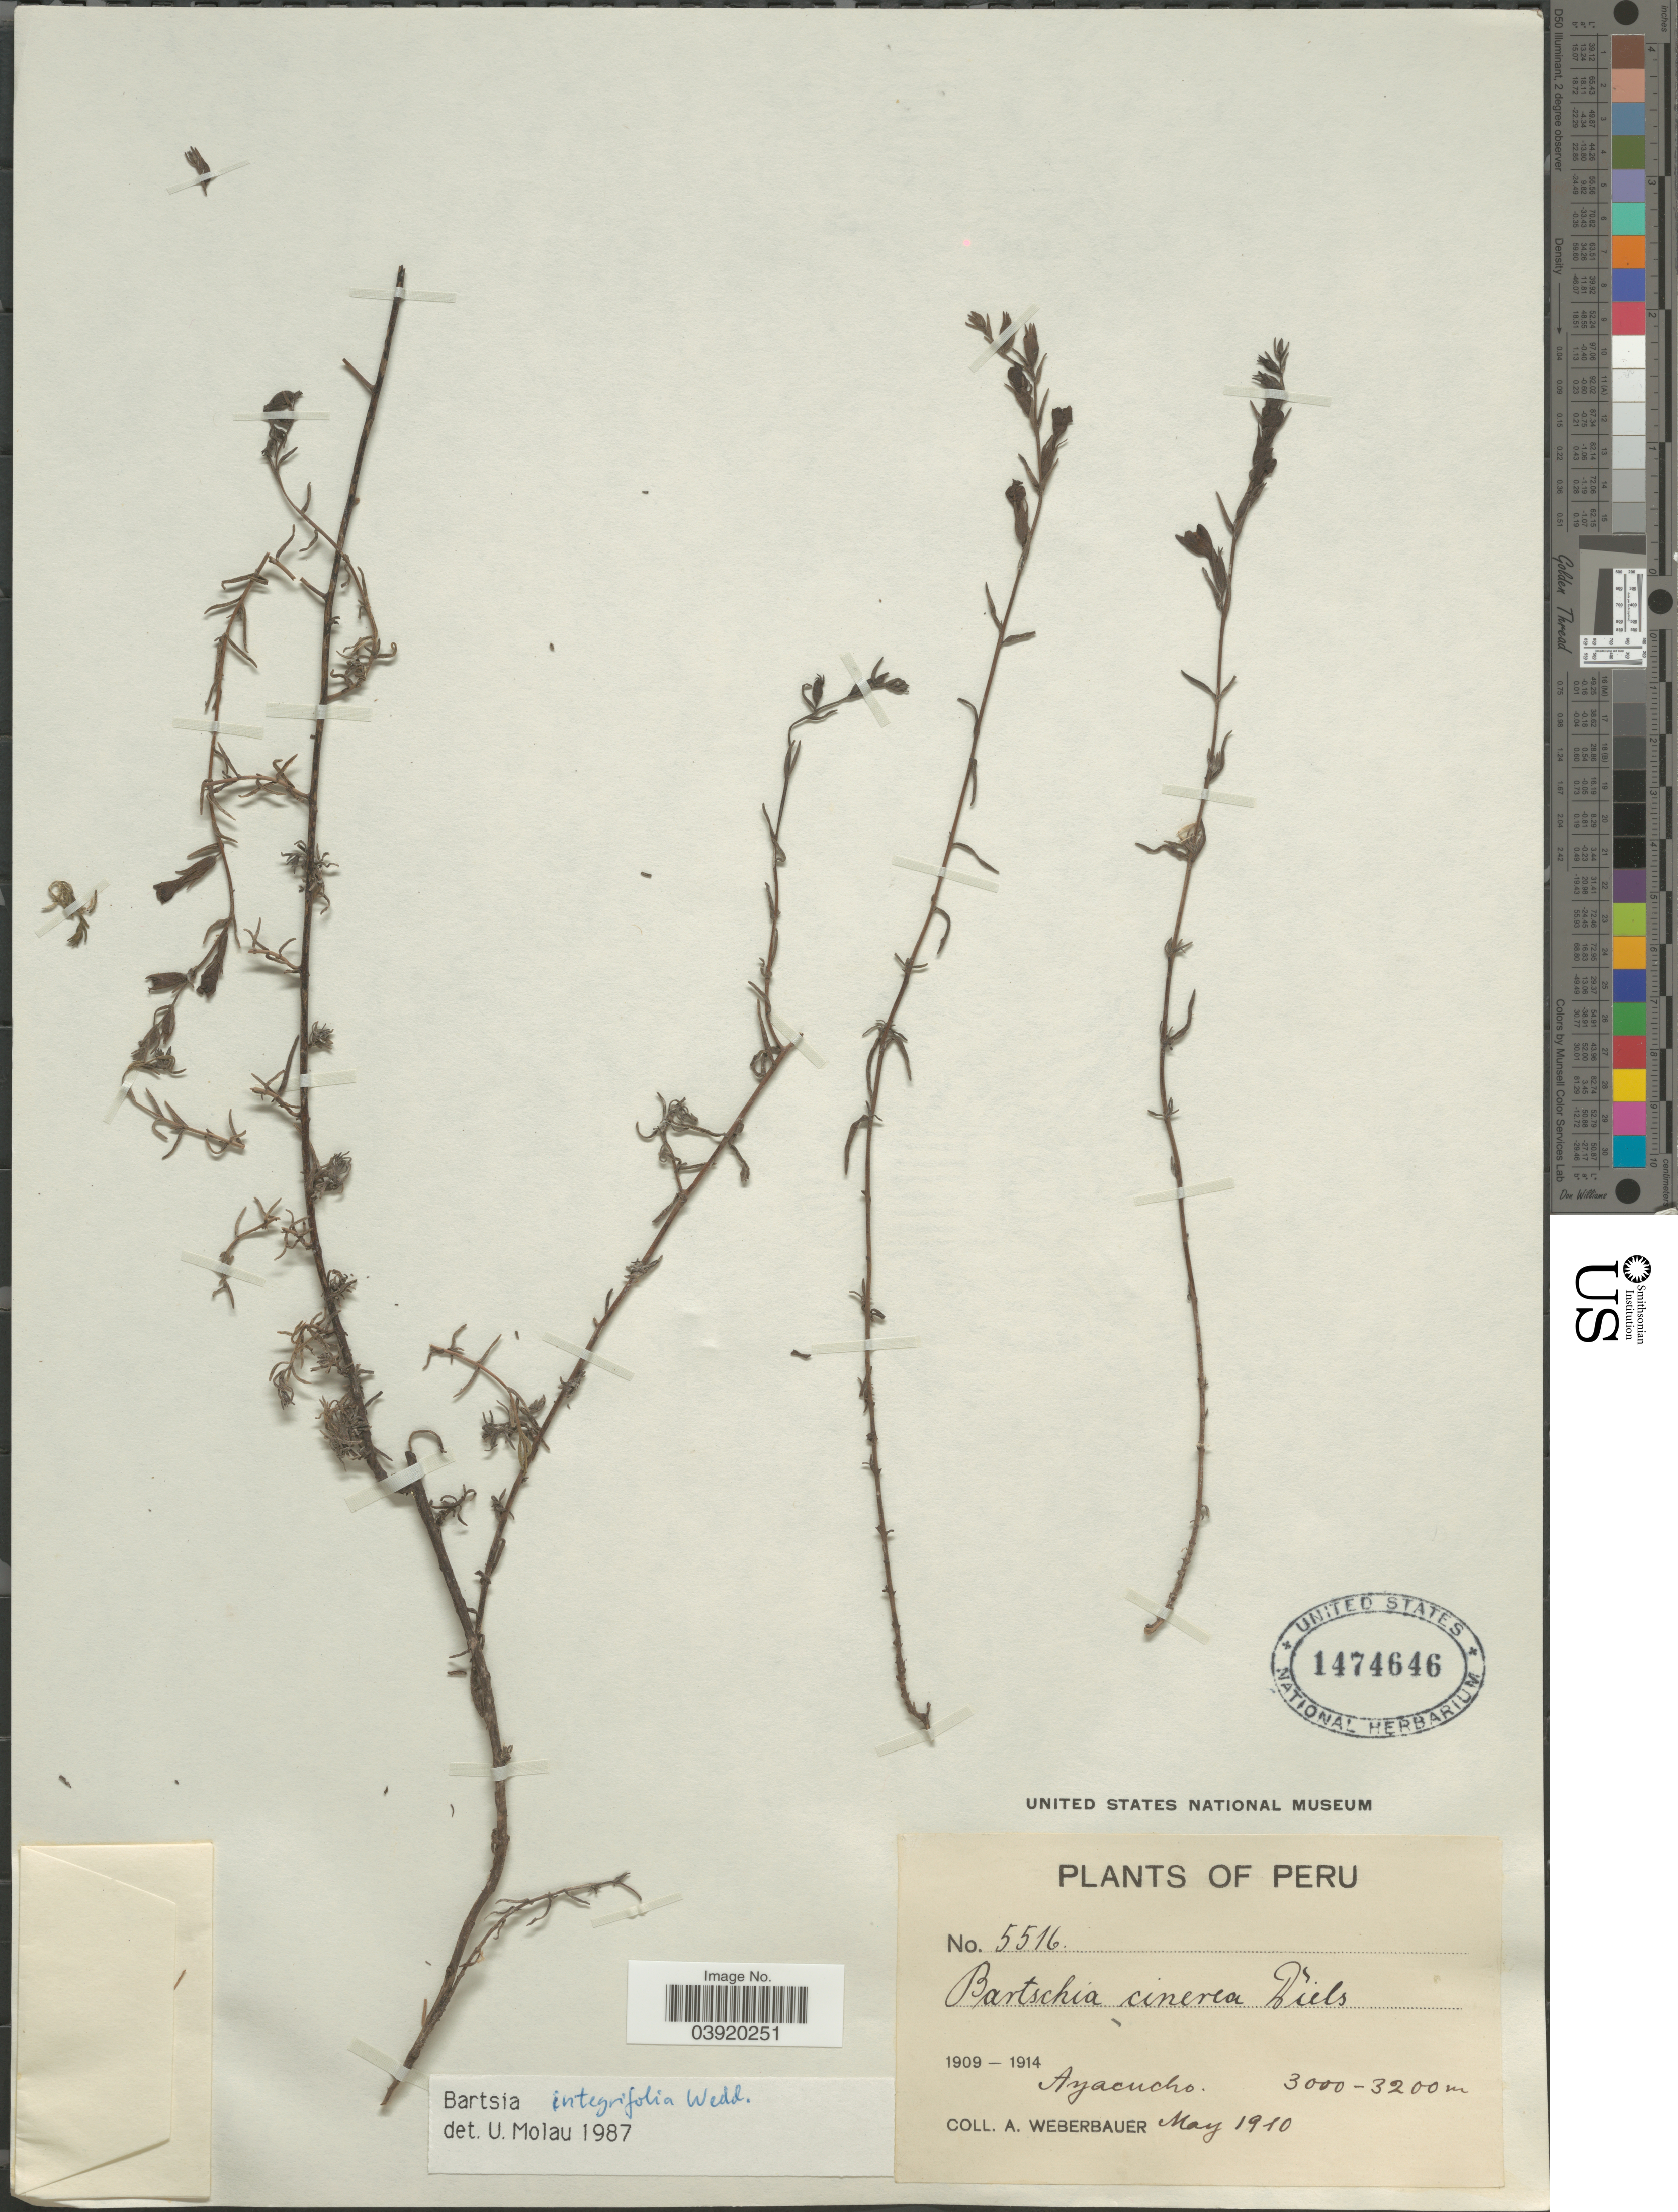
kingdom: Plantae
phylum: Tracheophyta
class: Magnoliopsida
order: Lamiales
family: Orobanchaceae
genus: Bartsia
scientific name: Bartsia integrifolia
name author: Wedd.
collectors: A. Weberbauer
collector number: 5516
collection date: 1910-05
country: Peru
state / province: Ayacucho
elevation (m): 3000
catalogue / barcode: US 1474646